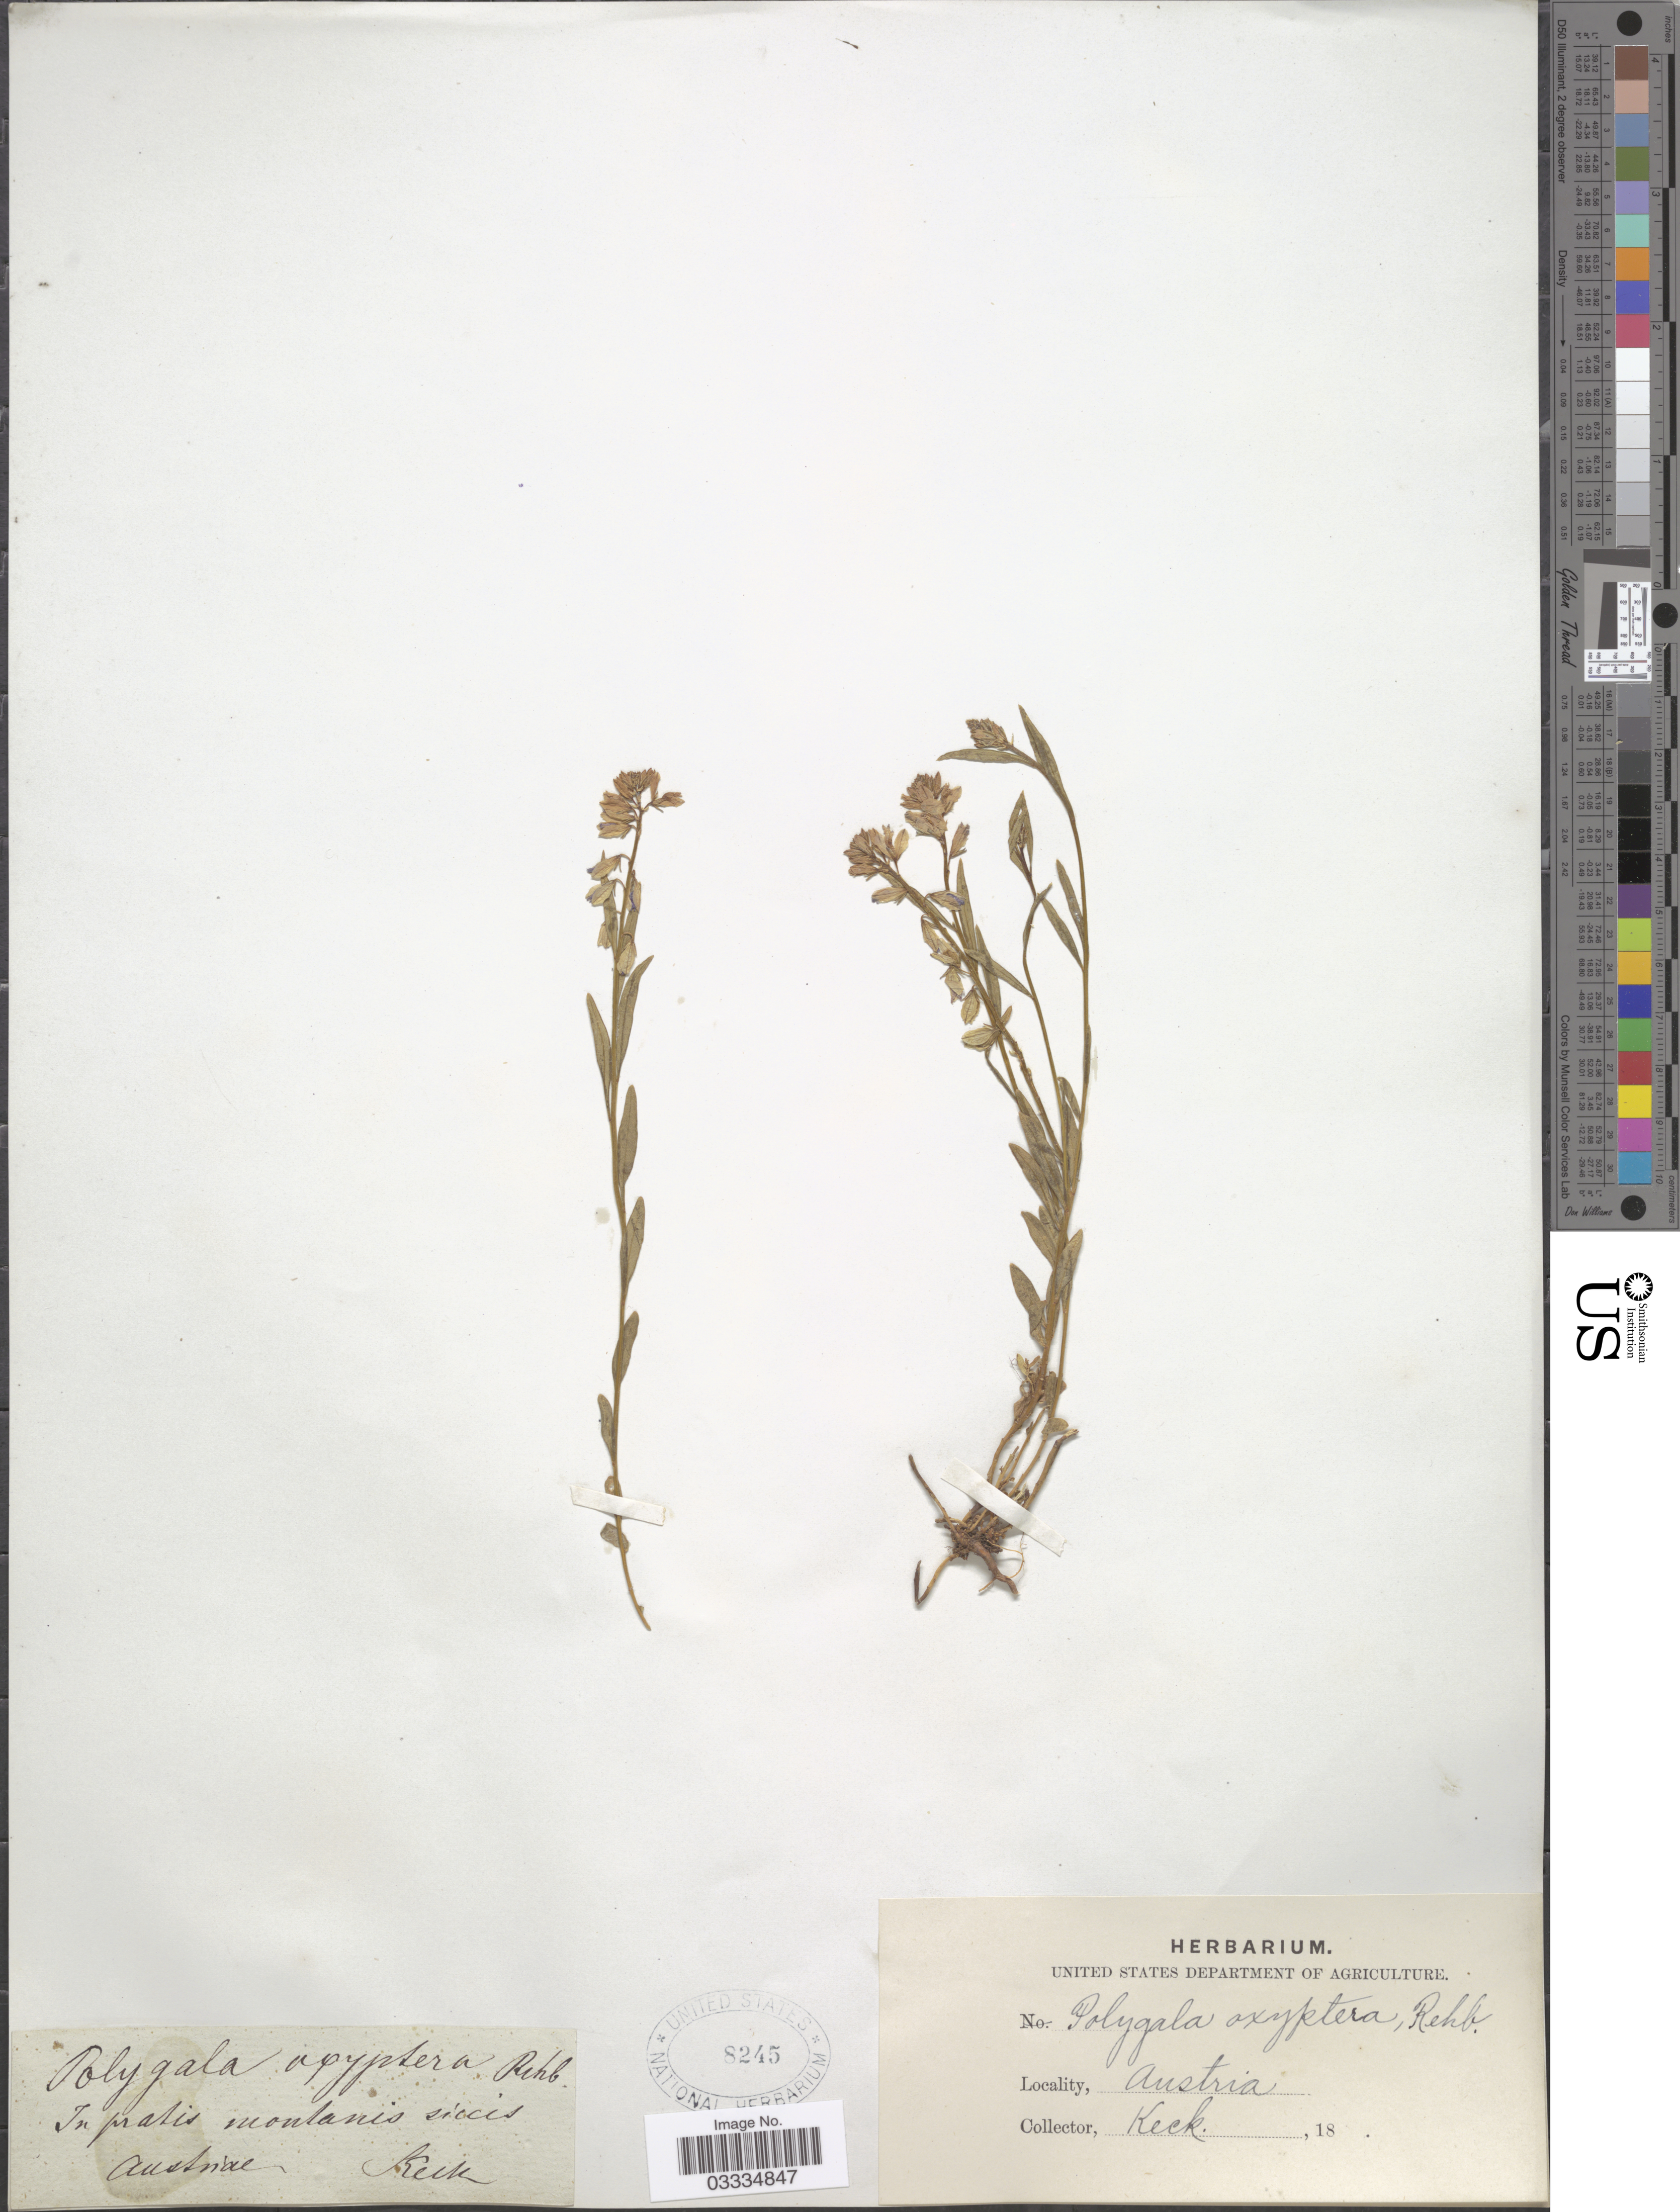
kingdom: Plantae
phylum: Tracheophyta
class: Magnoliopsida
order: Fabales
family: Polygalaceae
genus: Polygala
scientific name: Polygala vulgaris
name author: L.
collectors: -- Keck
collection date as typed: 18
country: Austria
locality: In pratis montanis siccis Austriae.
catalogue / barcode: US 8245